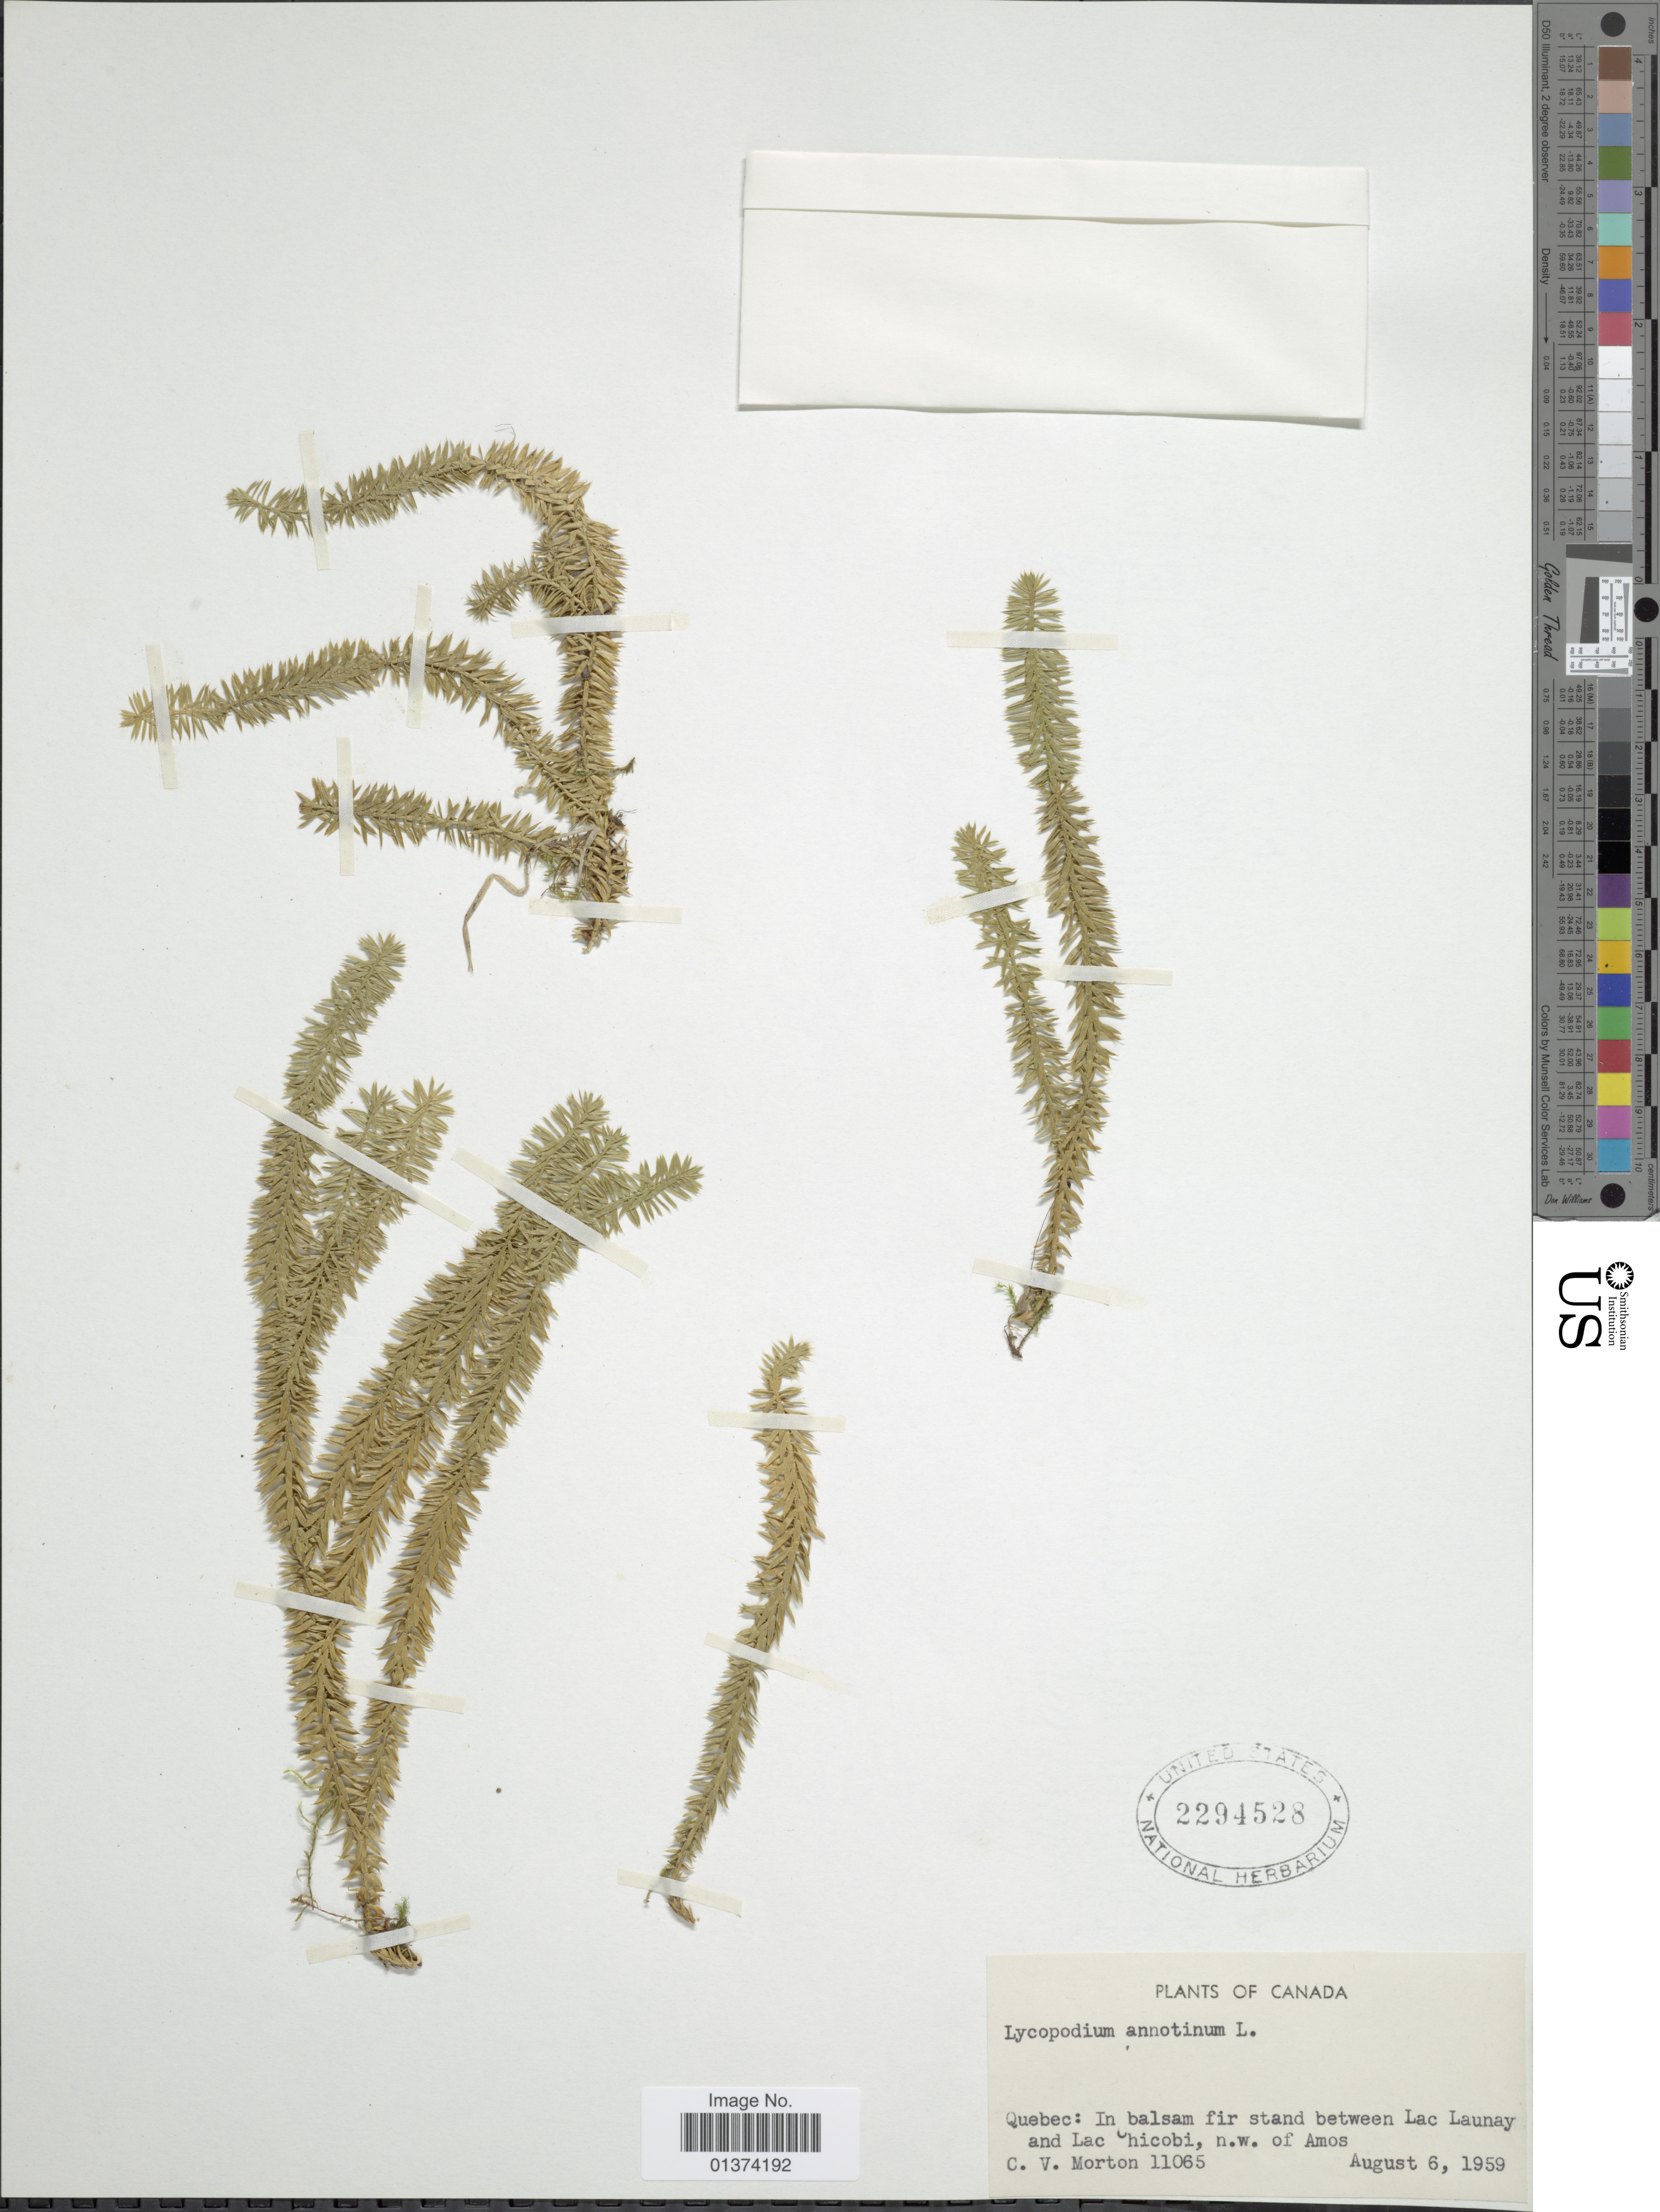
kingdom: Plantae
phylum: Tracheophyta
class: Lycopodiopsida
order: Lycopodiales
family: Lycopodiaceae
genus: Spinulum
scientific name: Spinulum annotinum subsp. annotinum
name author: (L.) A. Haines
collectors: C. V. Morton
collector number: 11065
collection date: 1959-08-06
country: Canada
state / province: Quebec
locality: In balsam fir stand between Lac Launay and Lac Chicobi, n.w of Amos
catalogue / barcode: US 2294528